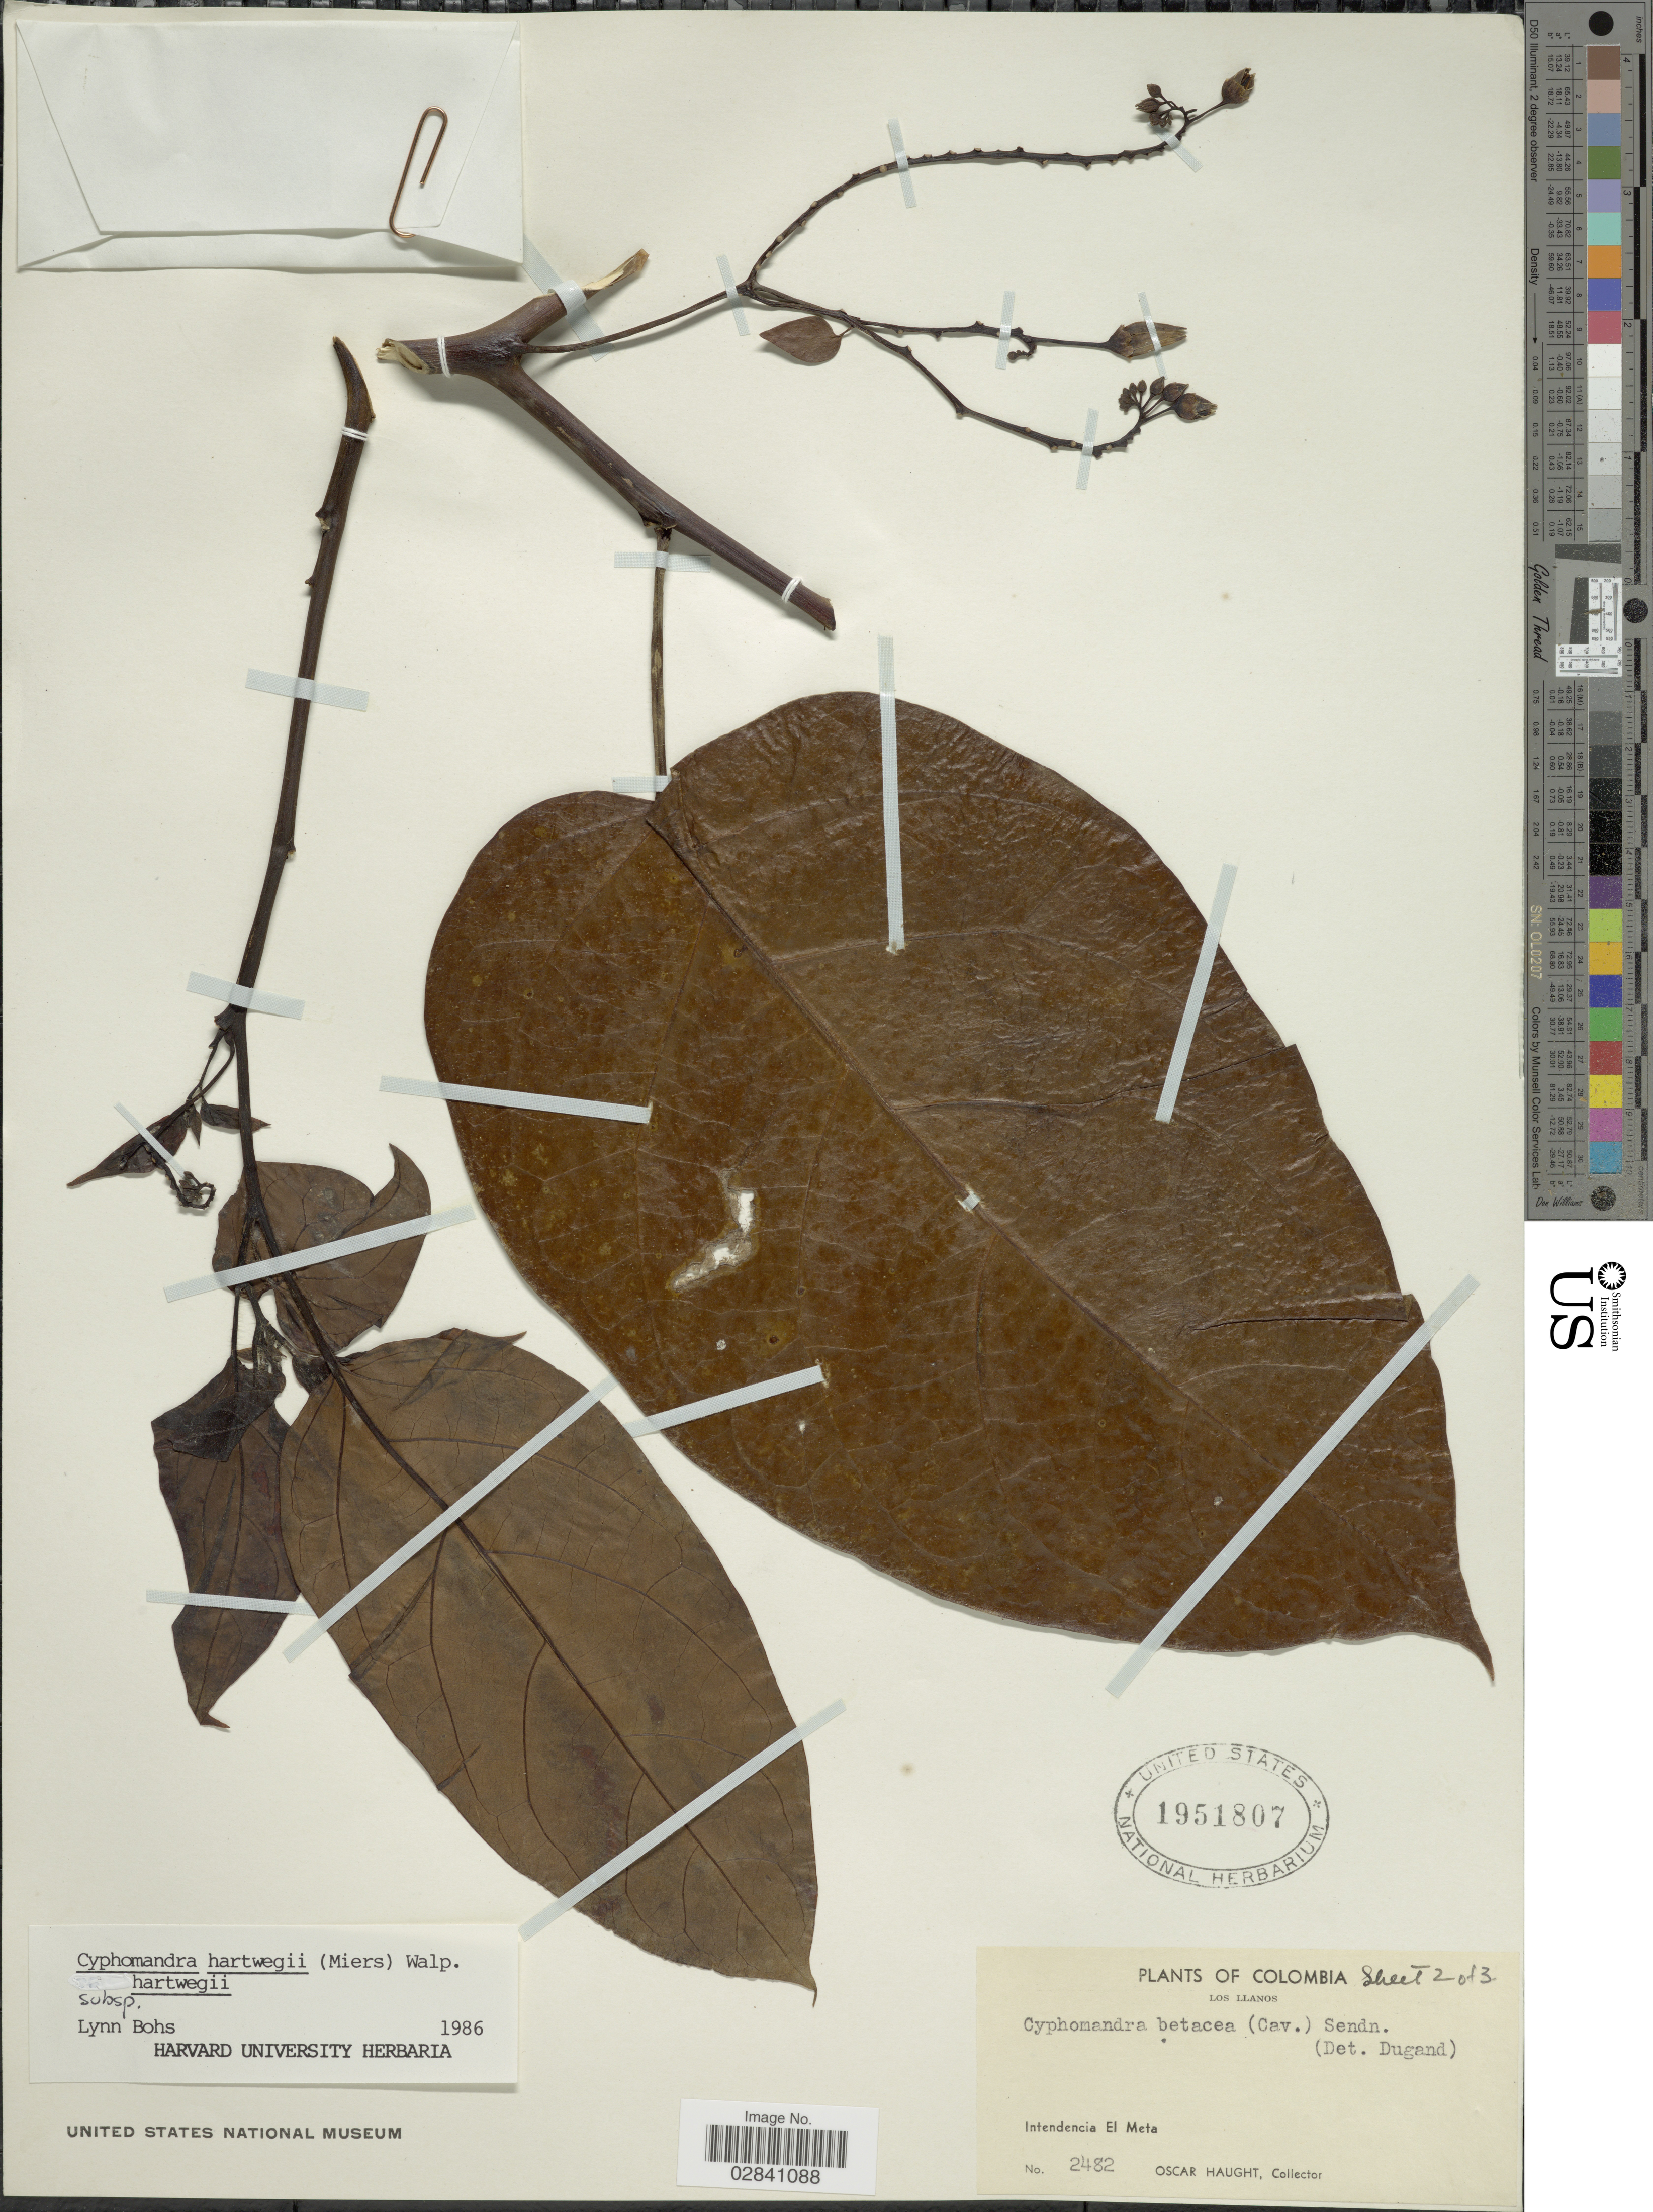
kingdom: Plantae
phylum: Tracheophyta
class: Magnoliopsida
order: Solanales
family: Solanaceae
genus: Cyphomandra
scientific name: Cyphomandra hartwegii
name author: (Miers) Sendtn. ex Walp.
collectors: O. Haught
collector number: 2482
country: Colombia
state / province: Meta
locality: Los Llanos. Intendencia El Meta.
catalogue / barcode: US 1951807